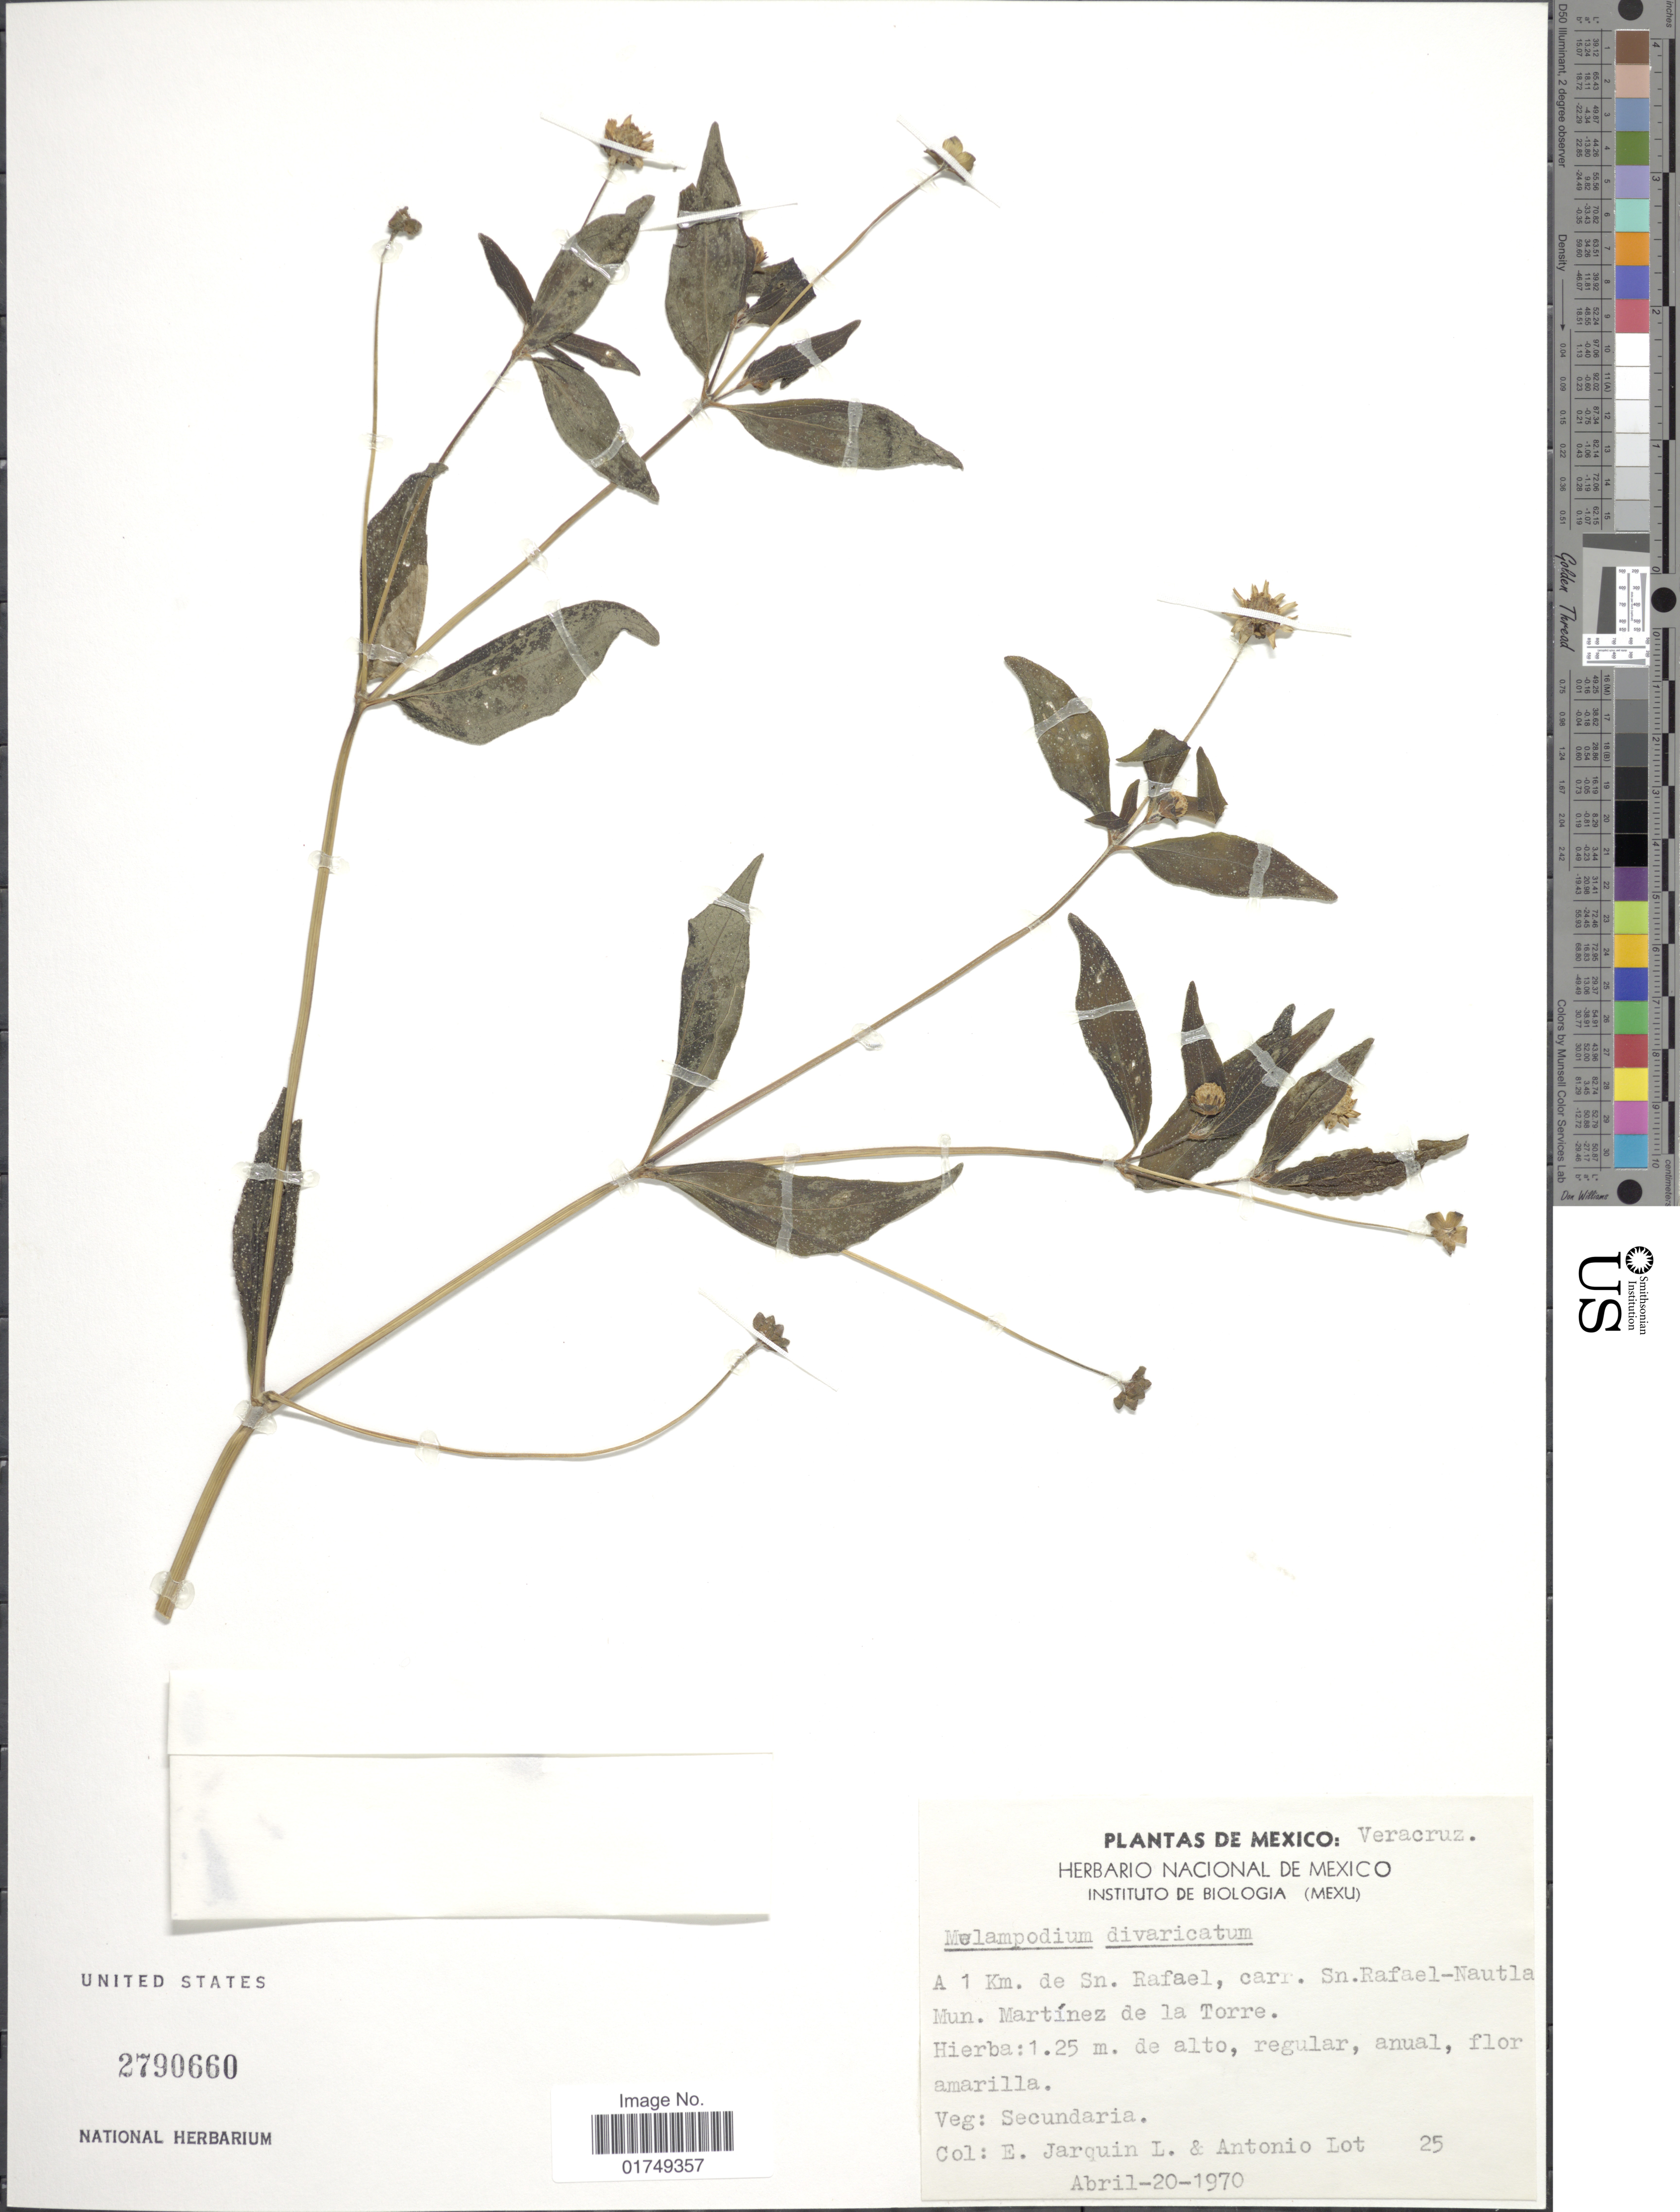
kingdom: Plantae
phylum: Tracheophyta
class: Magnoliopsida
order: Asterales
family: Asteraceae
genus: Melampodium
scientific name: Melampodium divaricatum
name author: (Rich.) DC.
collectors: E. Jarquin L. & Lot, A.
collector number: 25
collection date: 1970-04-20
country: Mexico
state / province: Veracruz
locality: Veracruz, a 1 km de Sn. Rafael, carr. Sn. Rafael-Nautla, Mun. Martinez de la Torre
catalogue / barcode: US 2790660